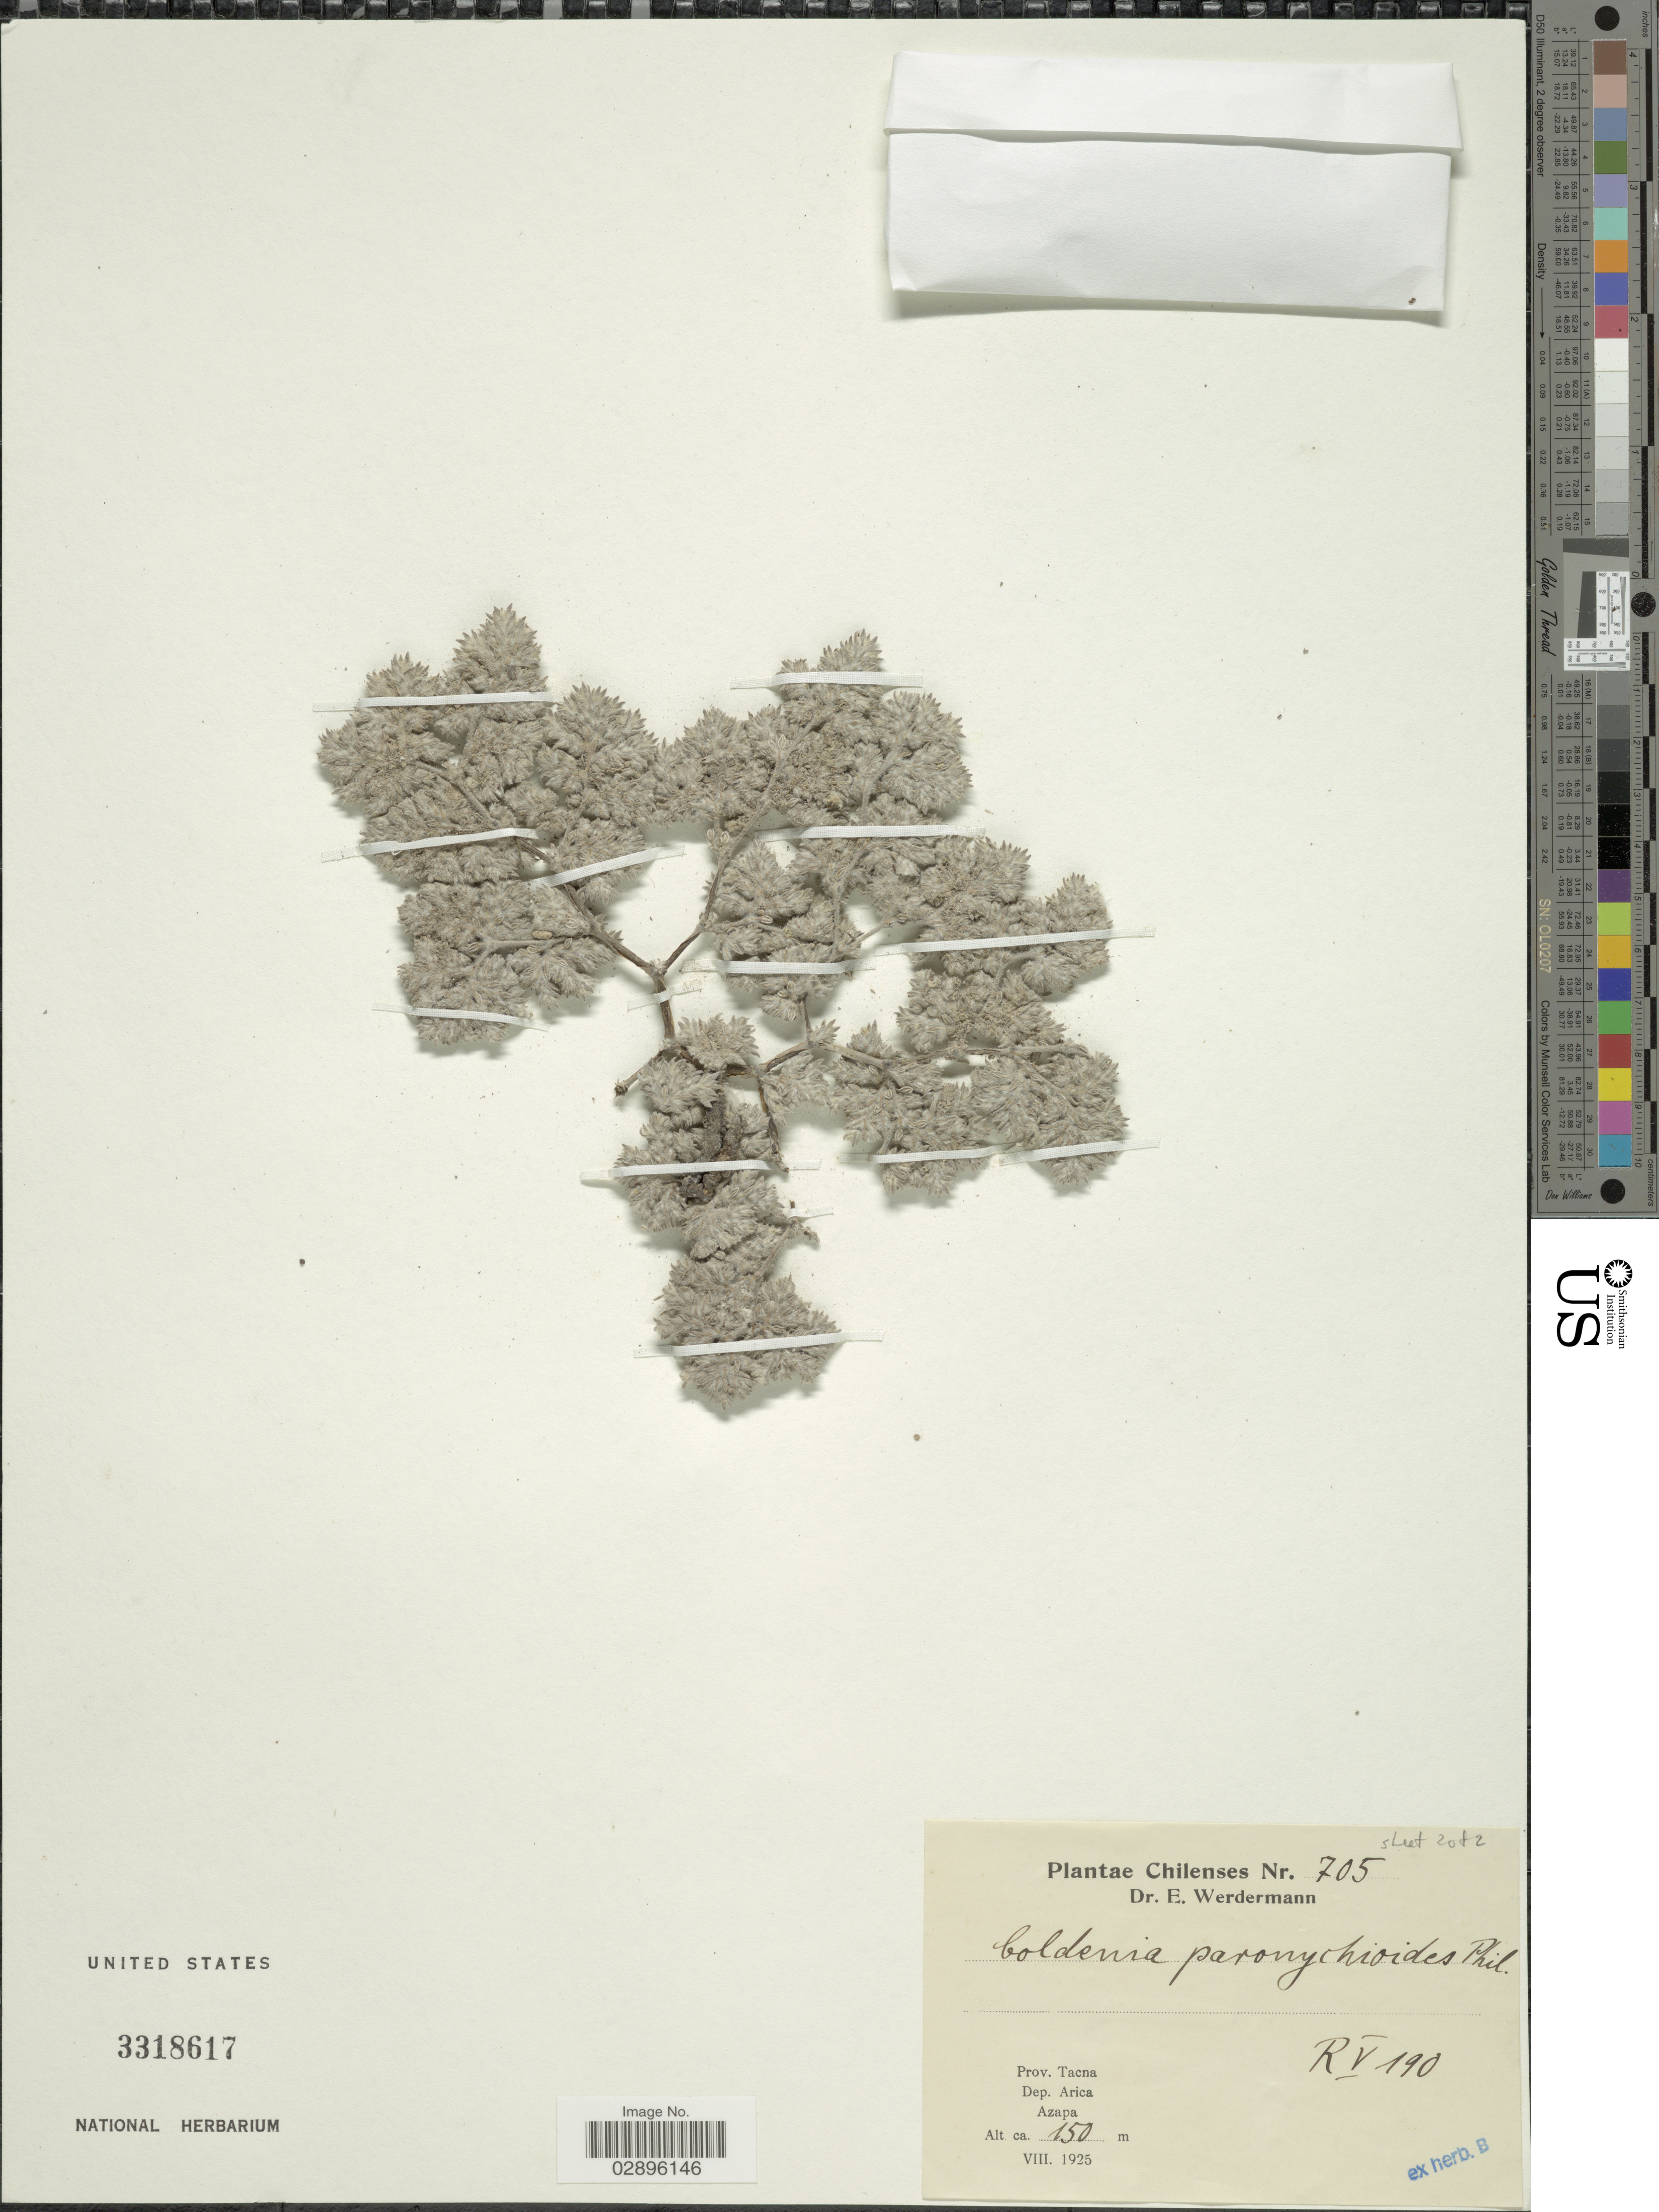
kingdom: Plantae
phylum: Tracheophyta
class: Magnoliopsida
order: Boraginales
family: Ehretiaceae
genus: Tiquilia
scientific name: Tiquilia paronychioides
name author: (Phil.) A.T. Richardson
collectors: E. Werdermann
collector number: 705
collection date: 1925-08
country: Peru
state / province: Tacna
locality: Dep. Arica. Azapa.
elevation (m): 150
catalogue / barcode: US 3318617